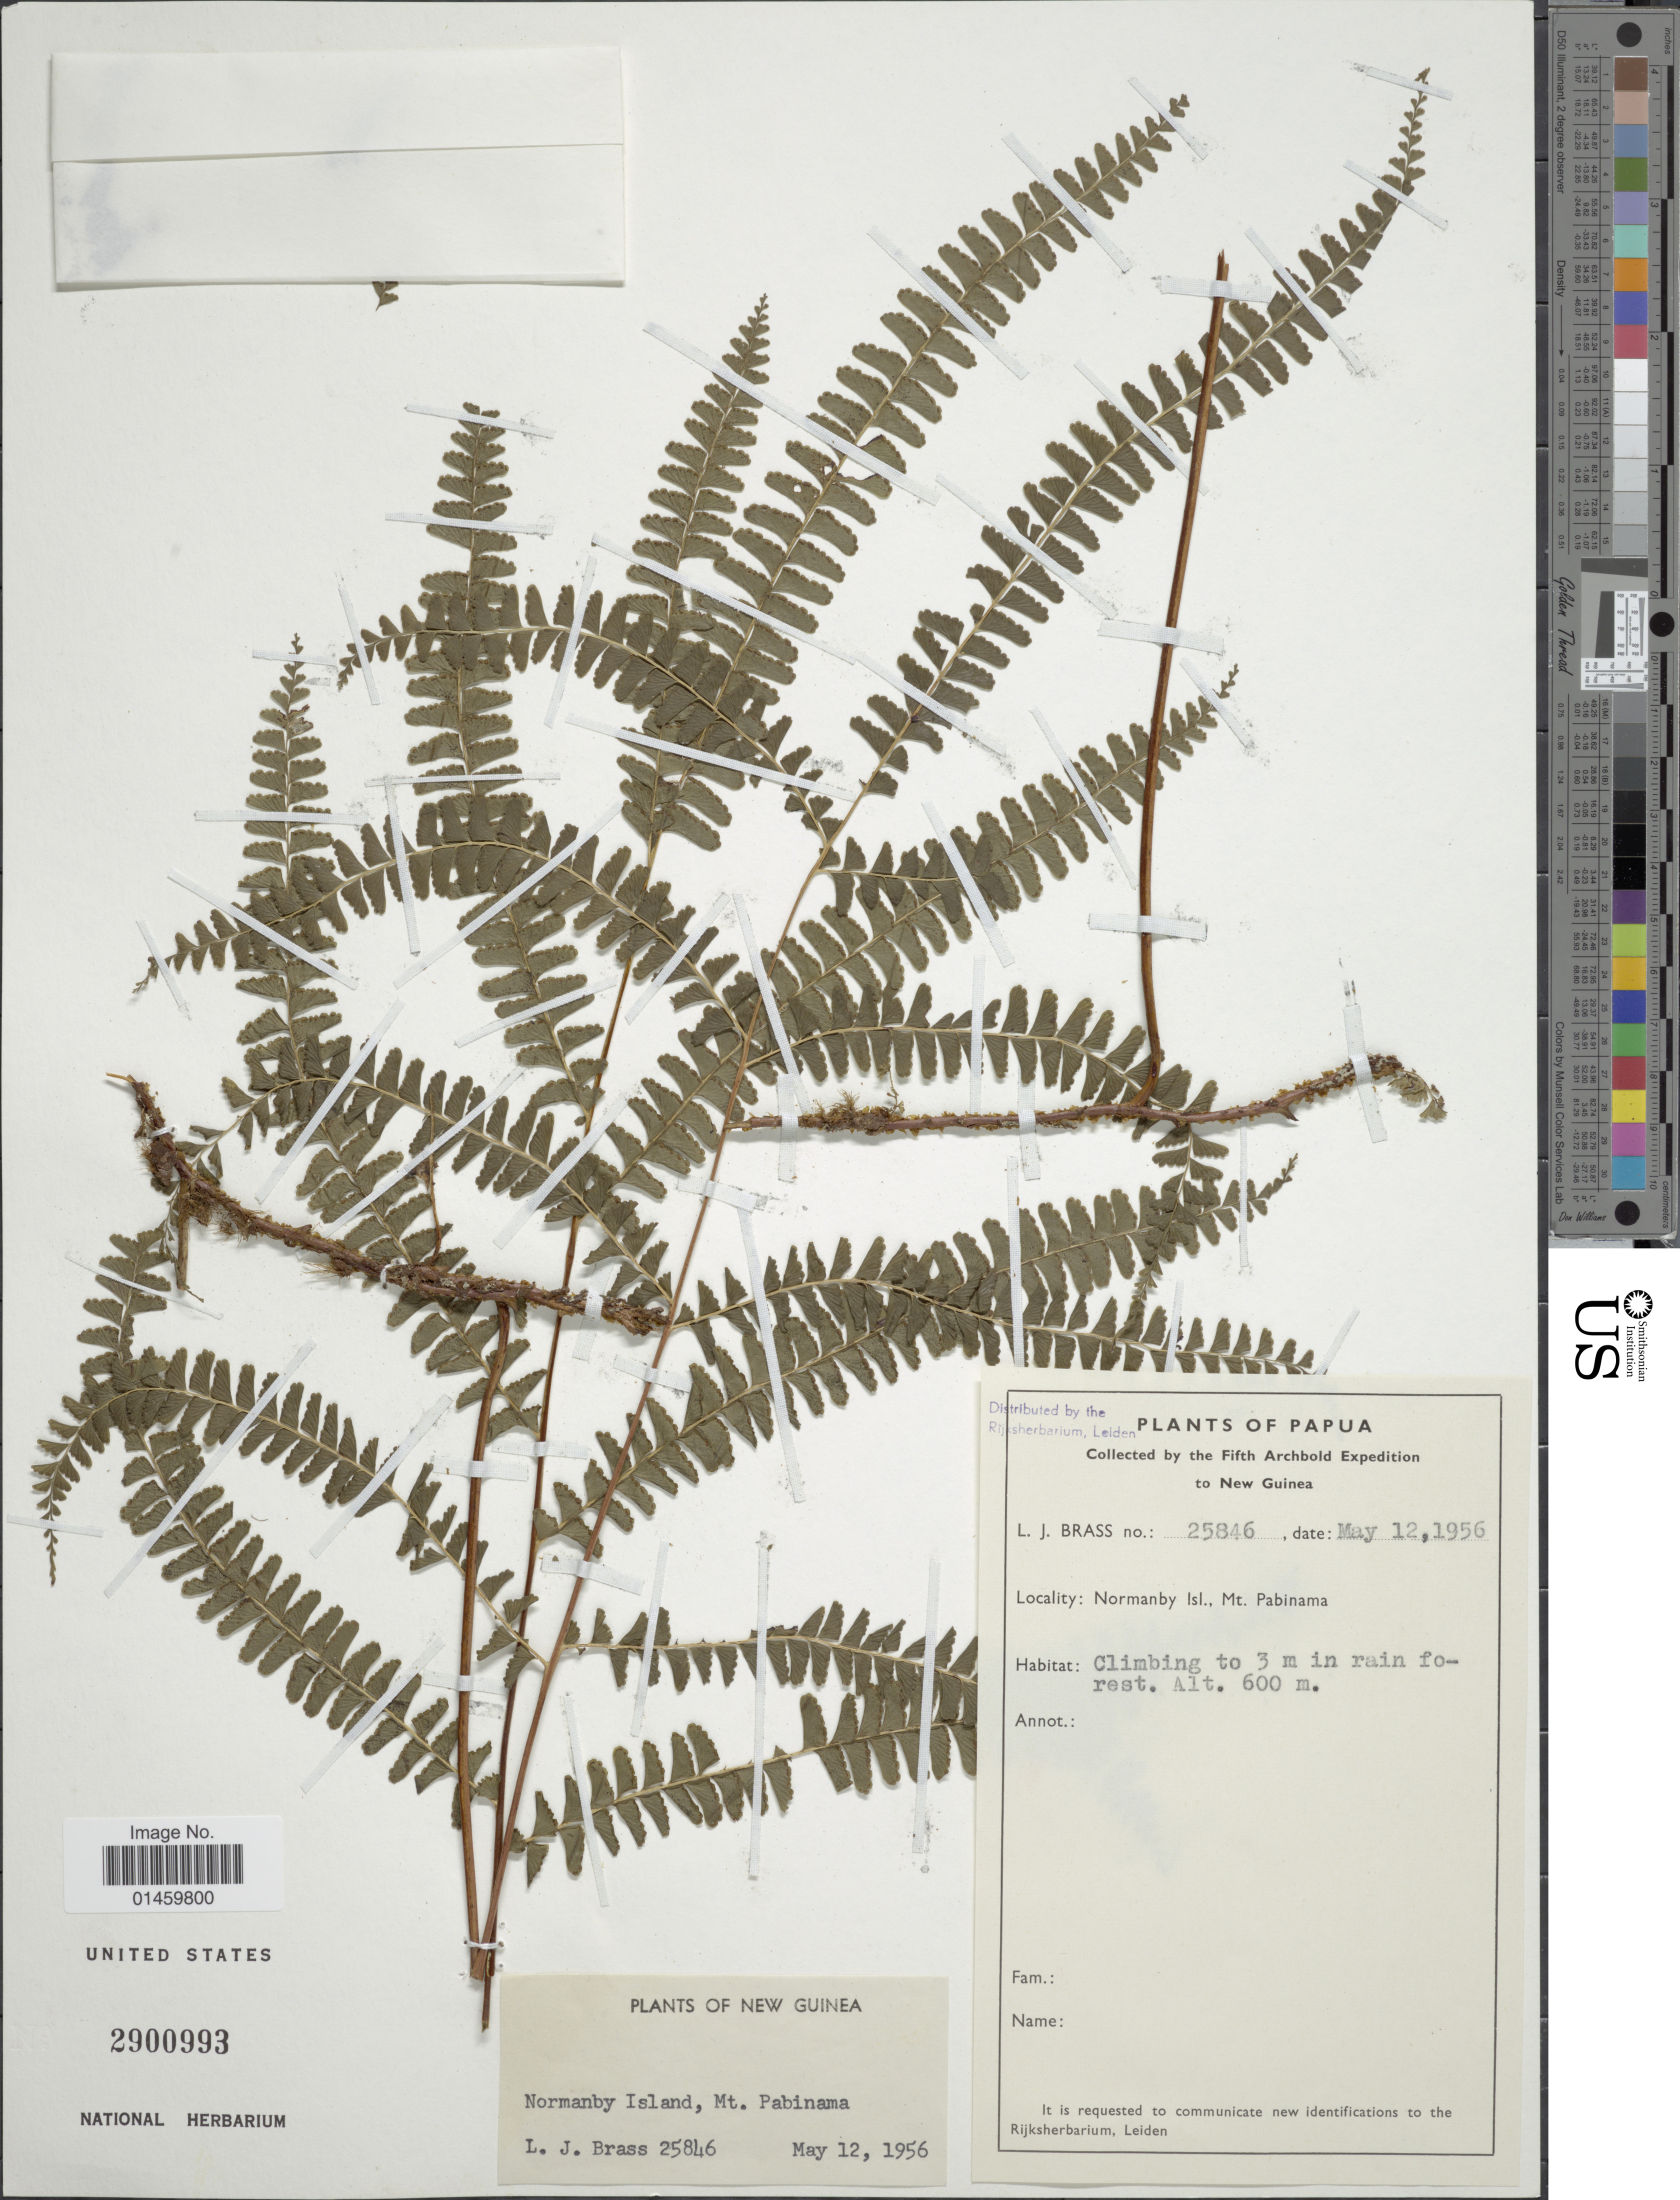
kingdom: Plantae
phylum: Tracheophyta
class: Polypodiopsida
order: Polypodiales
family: Lindsaeaceae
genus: Lindsaea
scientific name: Lindsaea sp.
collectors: L. J. Brass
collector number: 25846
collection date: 1956-05-12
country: Papua New Guinea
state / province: Milne Bay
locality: Papua. Normanby Isl., Mt. Pabinama. New Guinea.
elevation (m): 600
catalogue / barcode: US 2900993